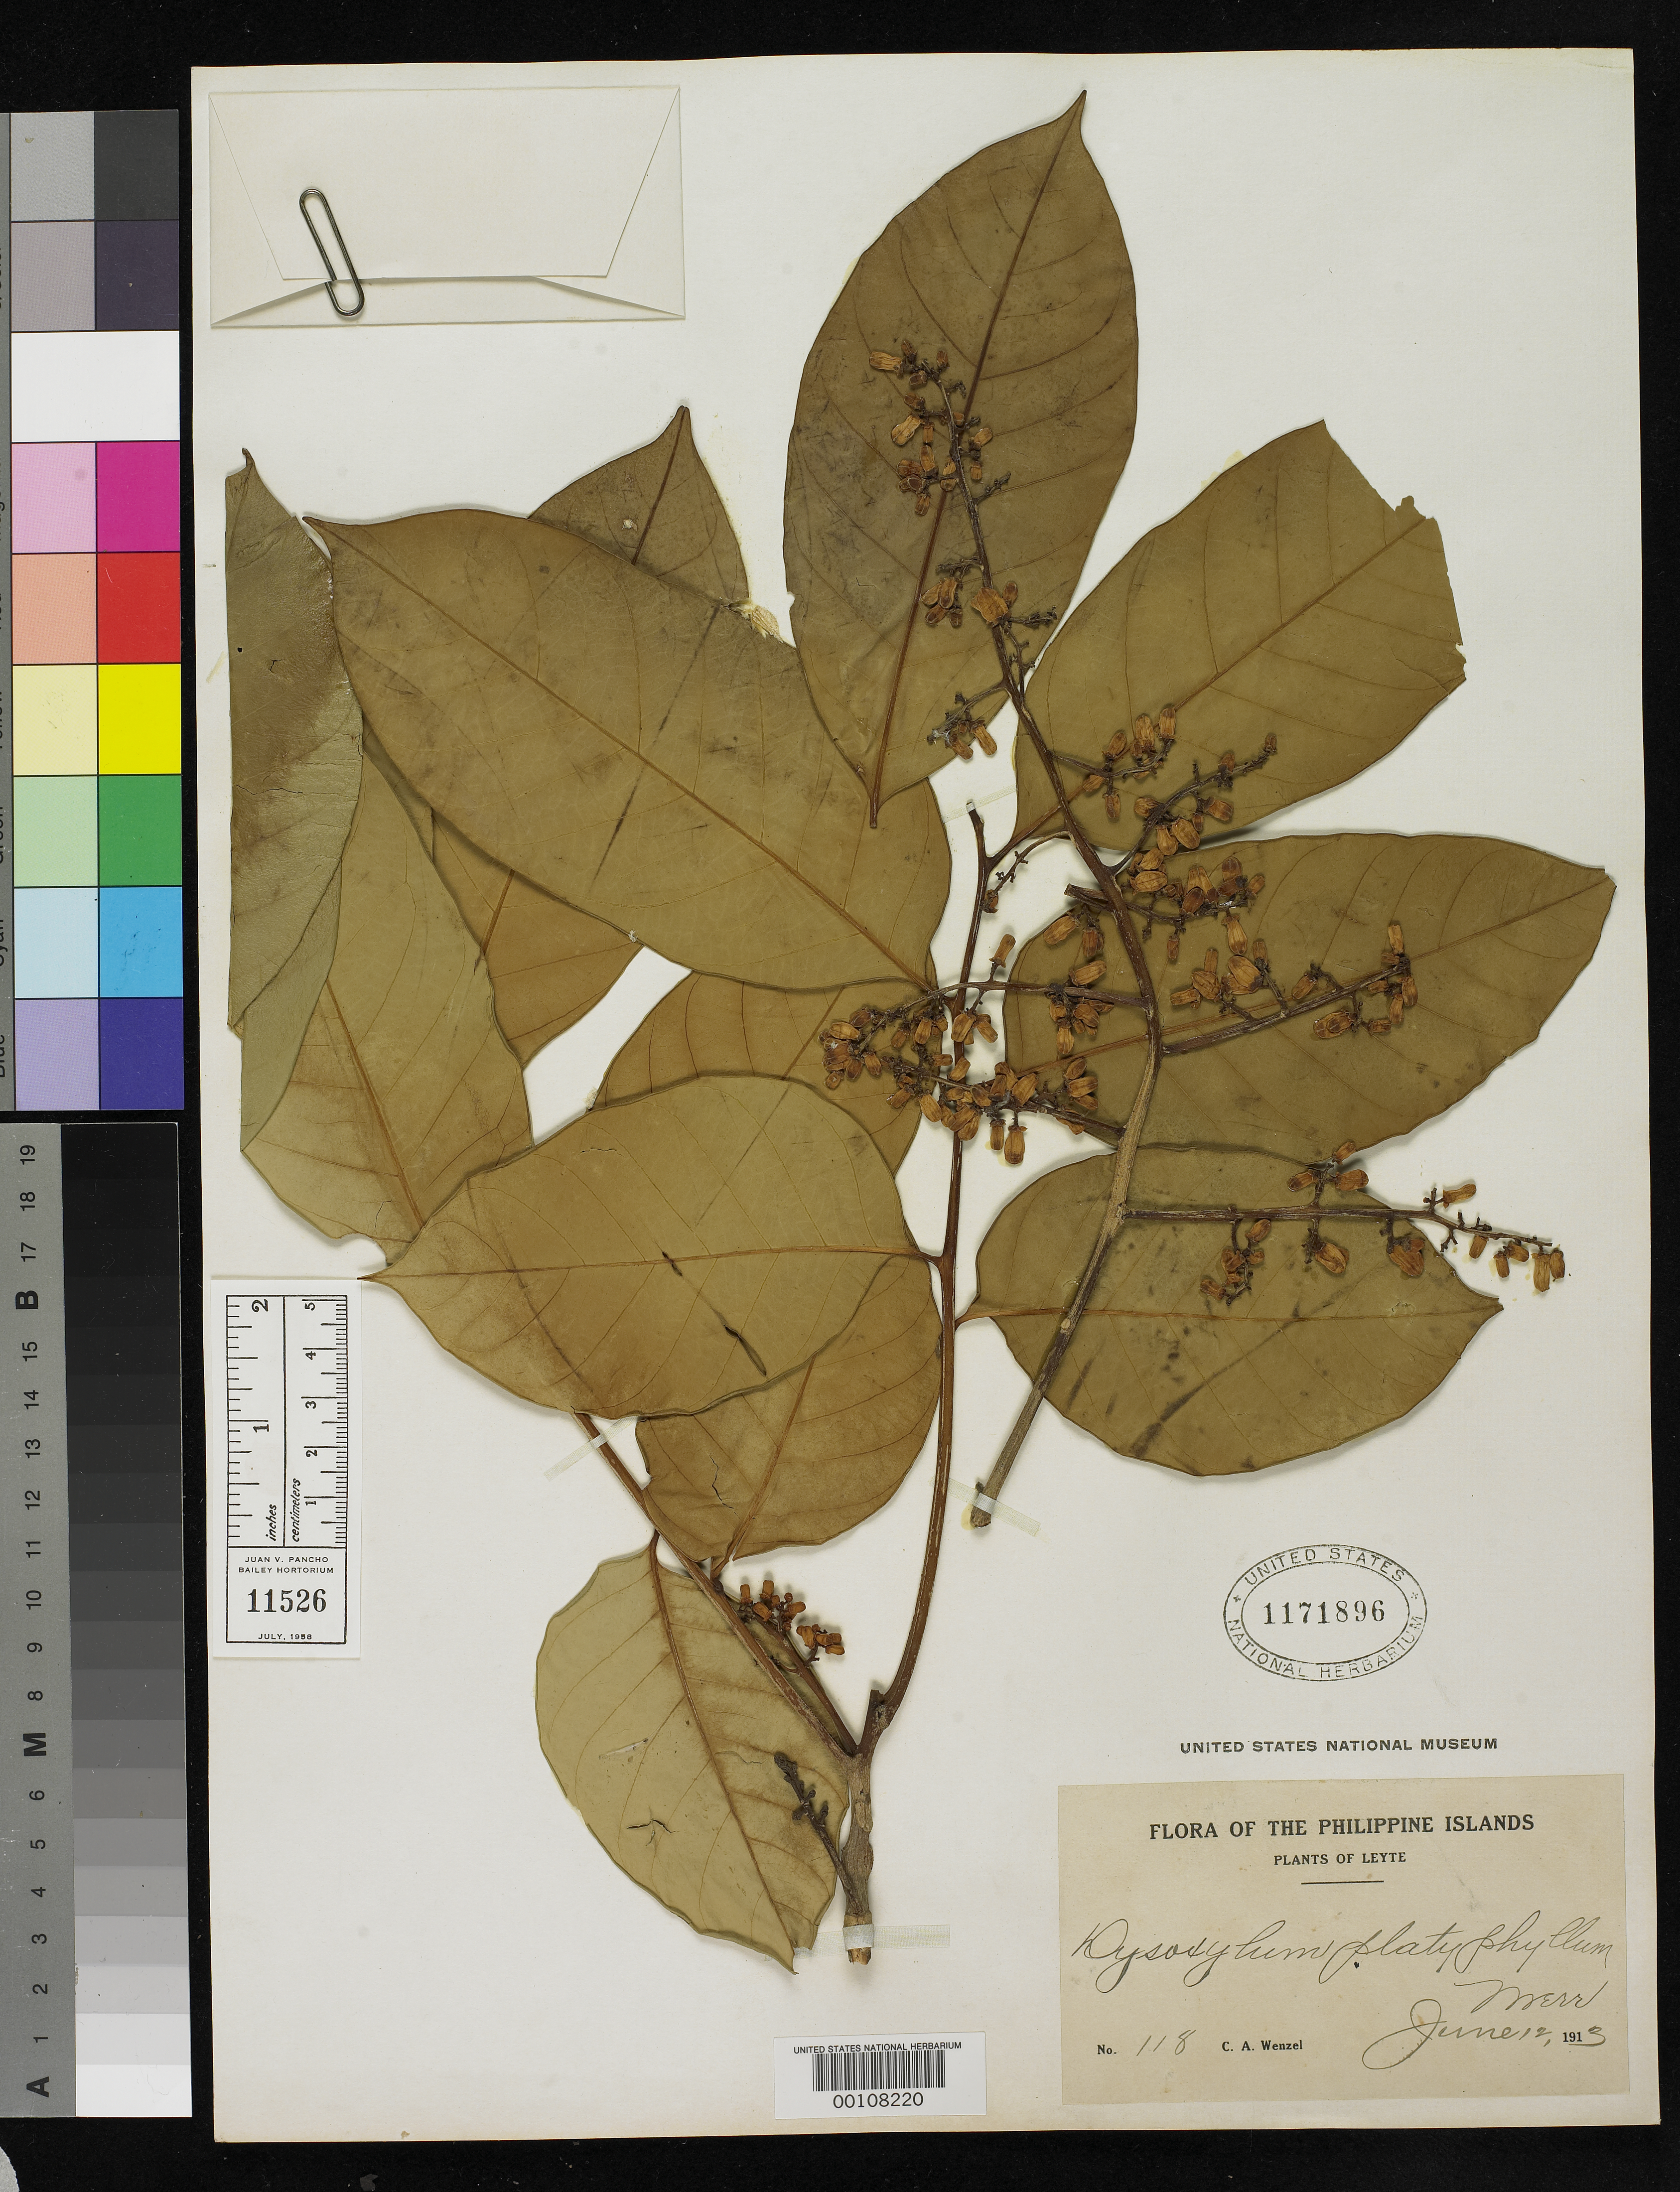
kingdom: Plantae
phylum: Tracheophyta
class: Magnoliopsida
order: Sapindales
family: Meliaceae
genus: Dysoxylum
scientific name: Dysoxylum platyphyllum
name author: Merr.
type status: Isotype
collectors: C. Wenzel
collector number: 118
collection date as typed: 12 Jun 1913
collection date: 1913-06-12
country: Philippines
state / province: Eastern Visayas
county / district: Leyte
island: Leyte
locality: Dagami.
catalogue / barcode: US 1171896